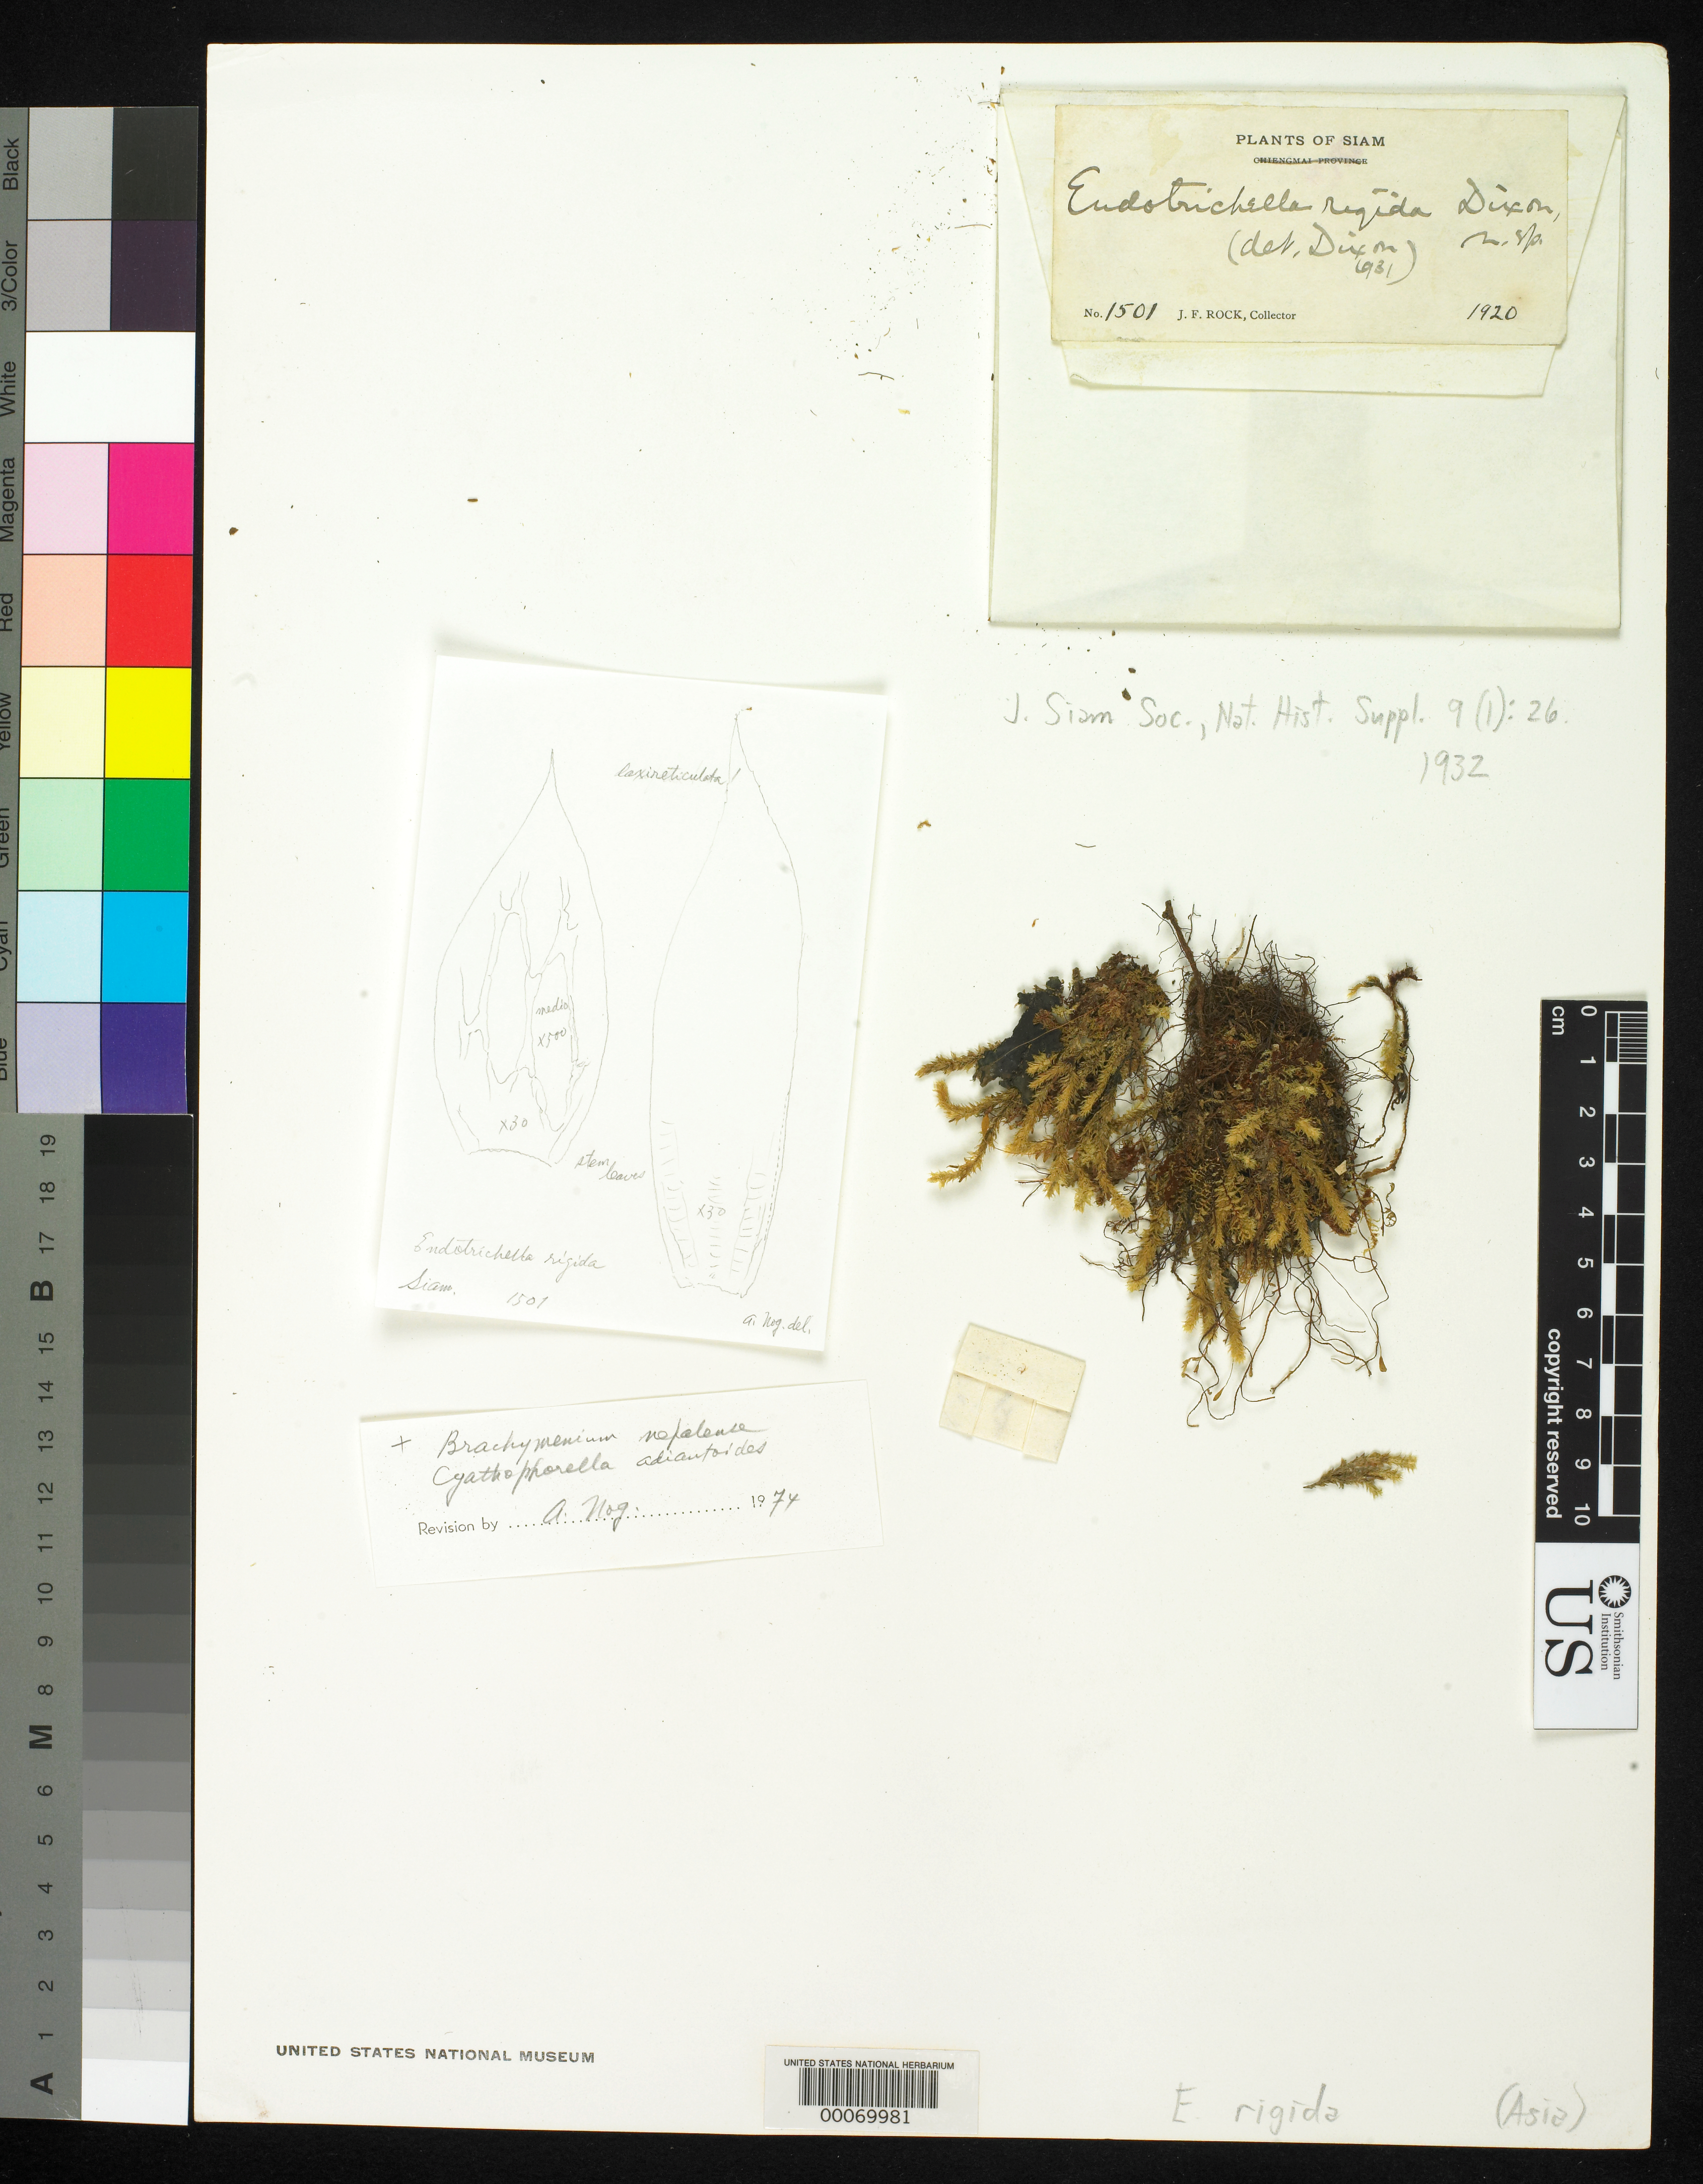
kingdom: Plantae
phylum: Bryophyta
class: Bryopsida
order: Hypnales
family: Pterobryaceae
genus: Endotrichella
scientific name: Endotrichella rigida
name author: Dixon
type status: Holotype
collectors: J. F. Rock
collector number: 1501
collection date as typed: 1920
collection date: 1920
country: Thailand